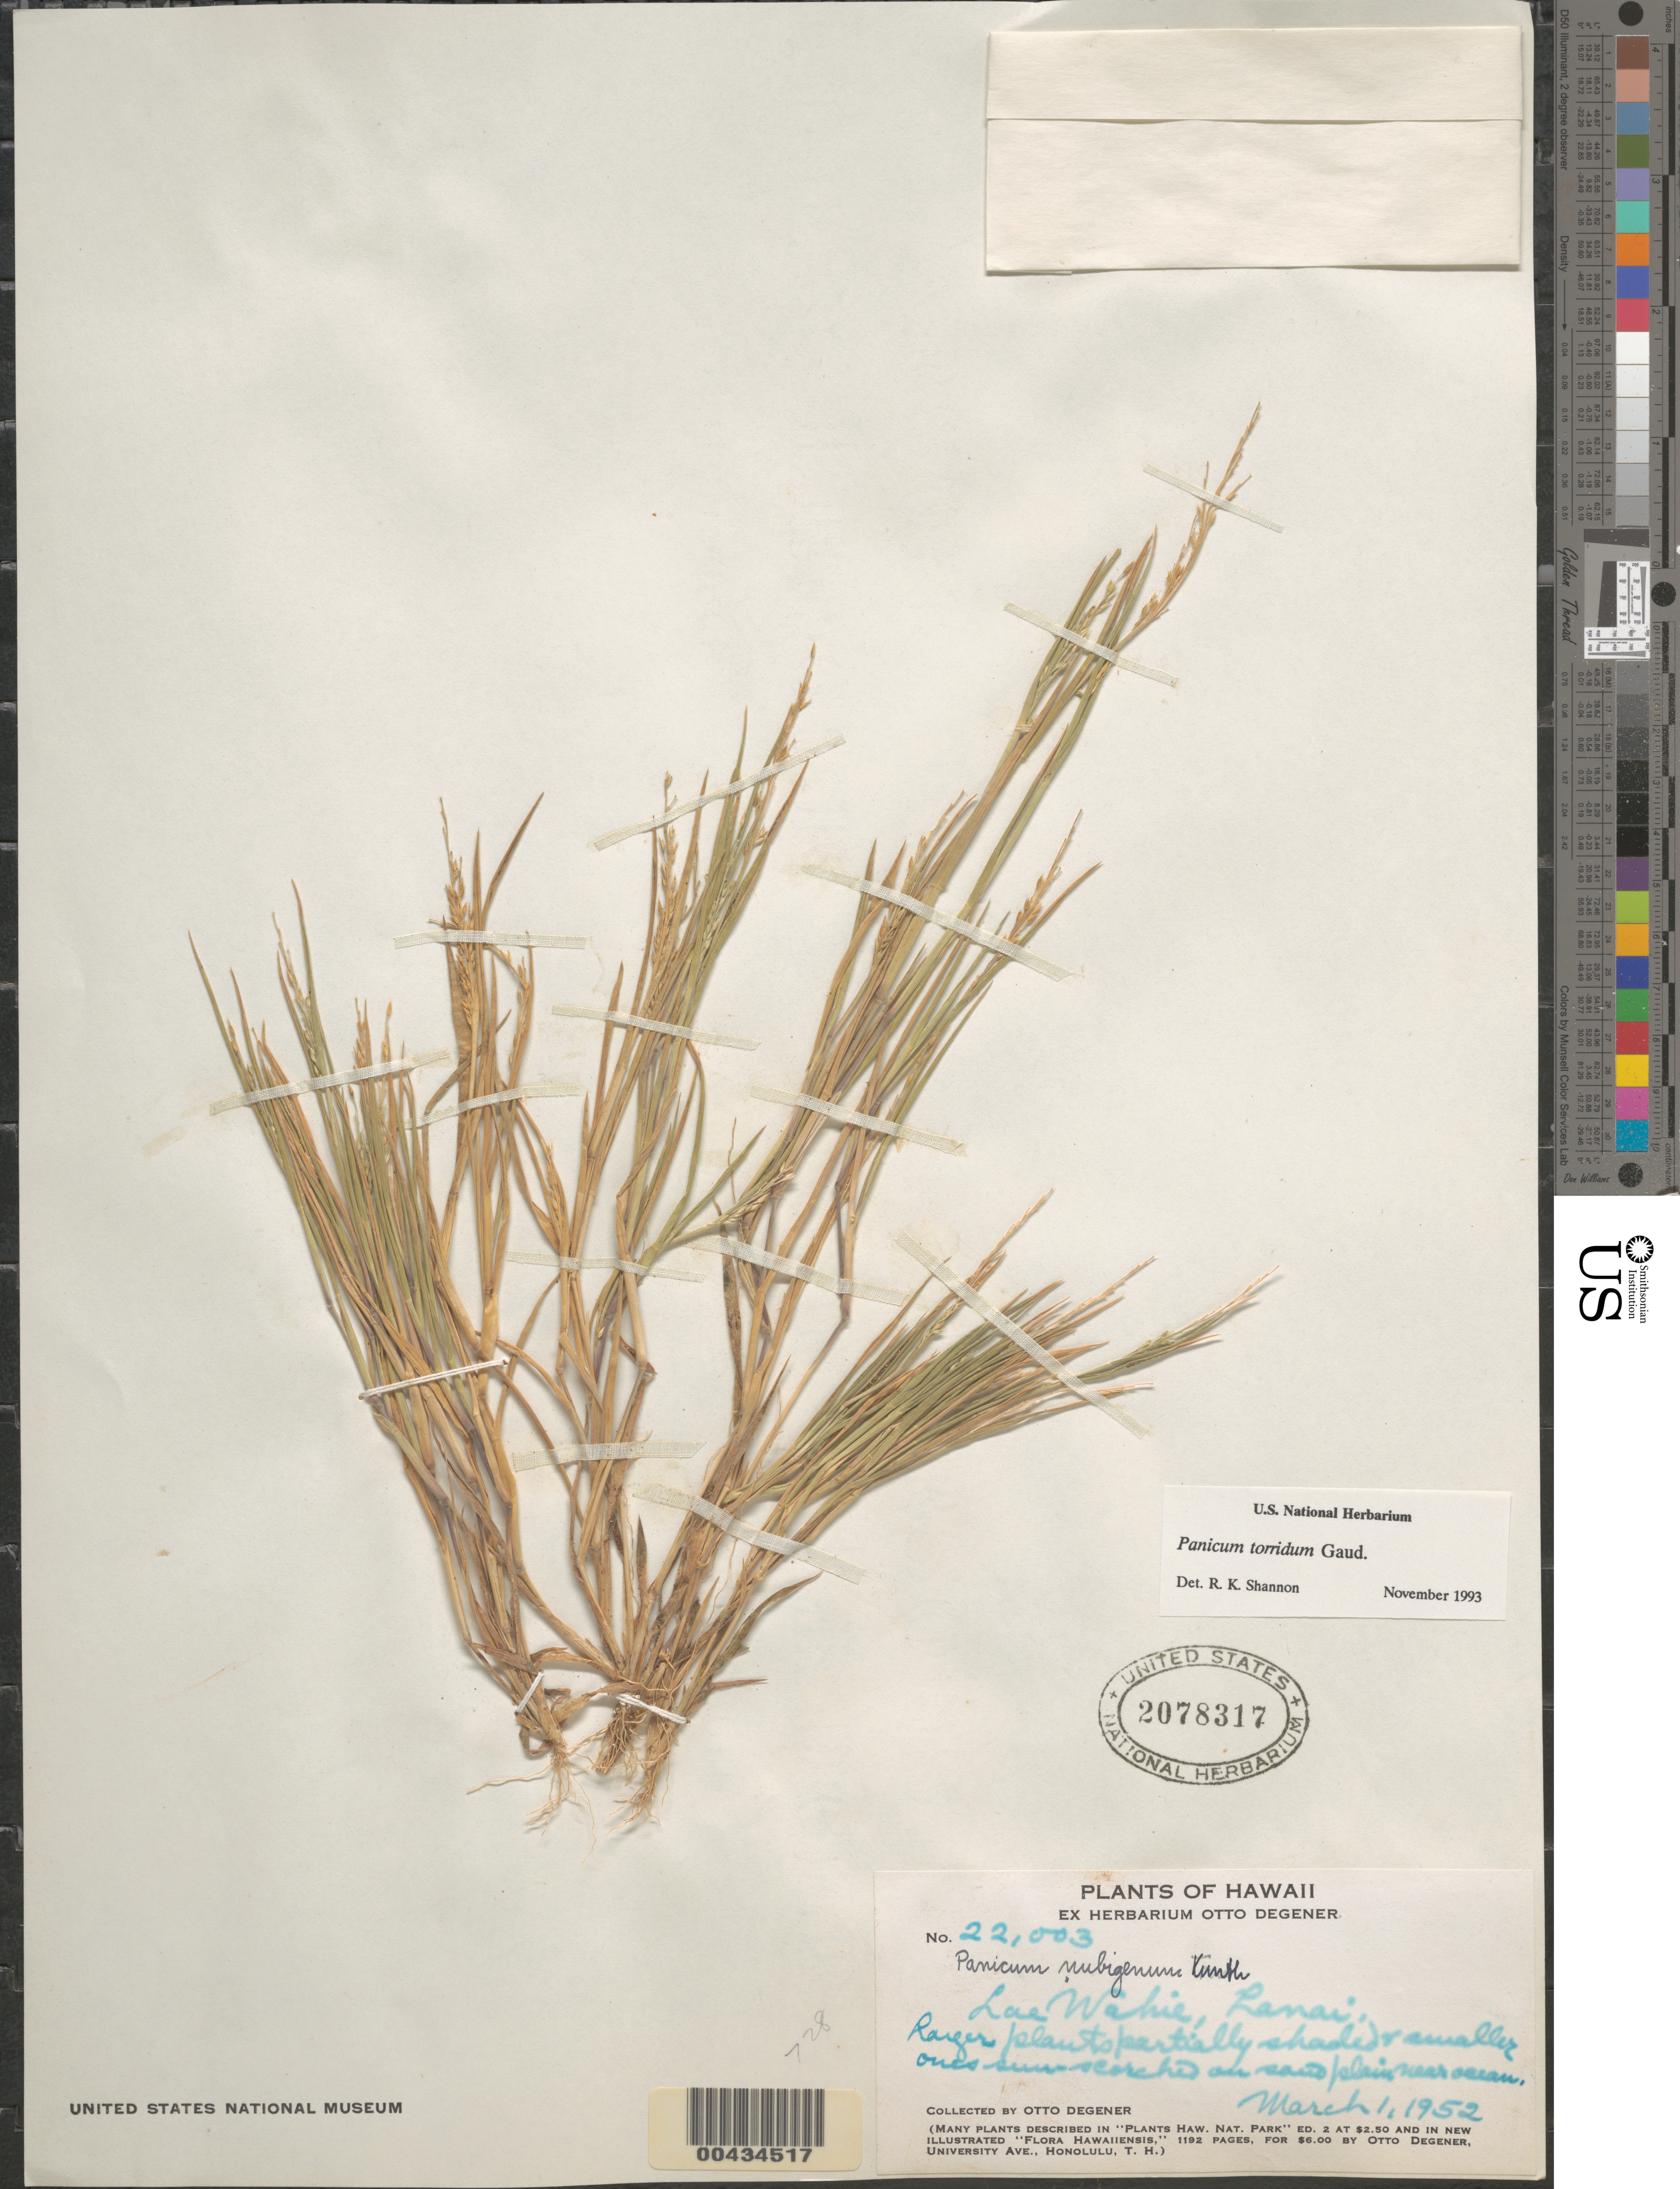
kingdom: Plantae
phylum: Tracheophyta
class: Liliopsida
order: Poales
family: Poaceae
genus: Panicum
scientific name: Panicum torridum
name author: Gaudich.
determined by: Shannon, R. K., (UNITED STATES)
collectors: O. Degener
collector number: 22003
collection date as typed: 1 Mar 1952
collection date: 1952-03-01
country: United States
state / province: Hawaii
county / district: Maui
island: Lana'i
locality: Lae Wahie, Lanai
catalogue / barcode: US 2078317